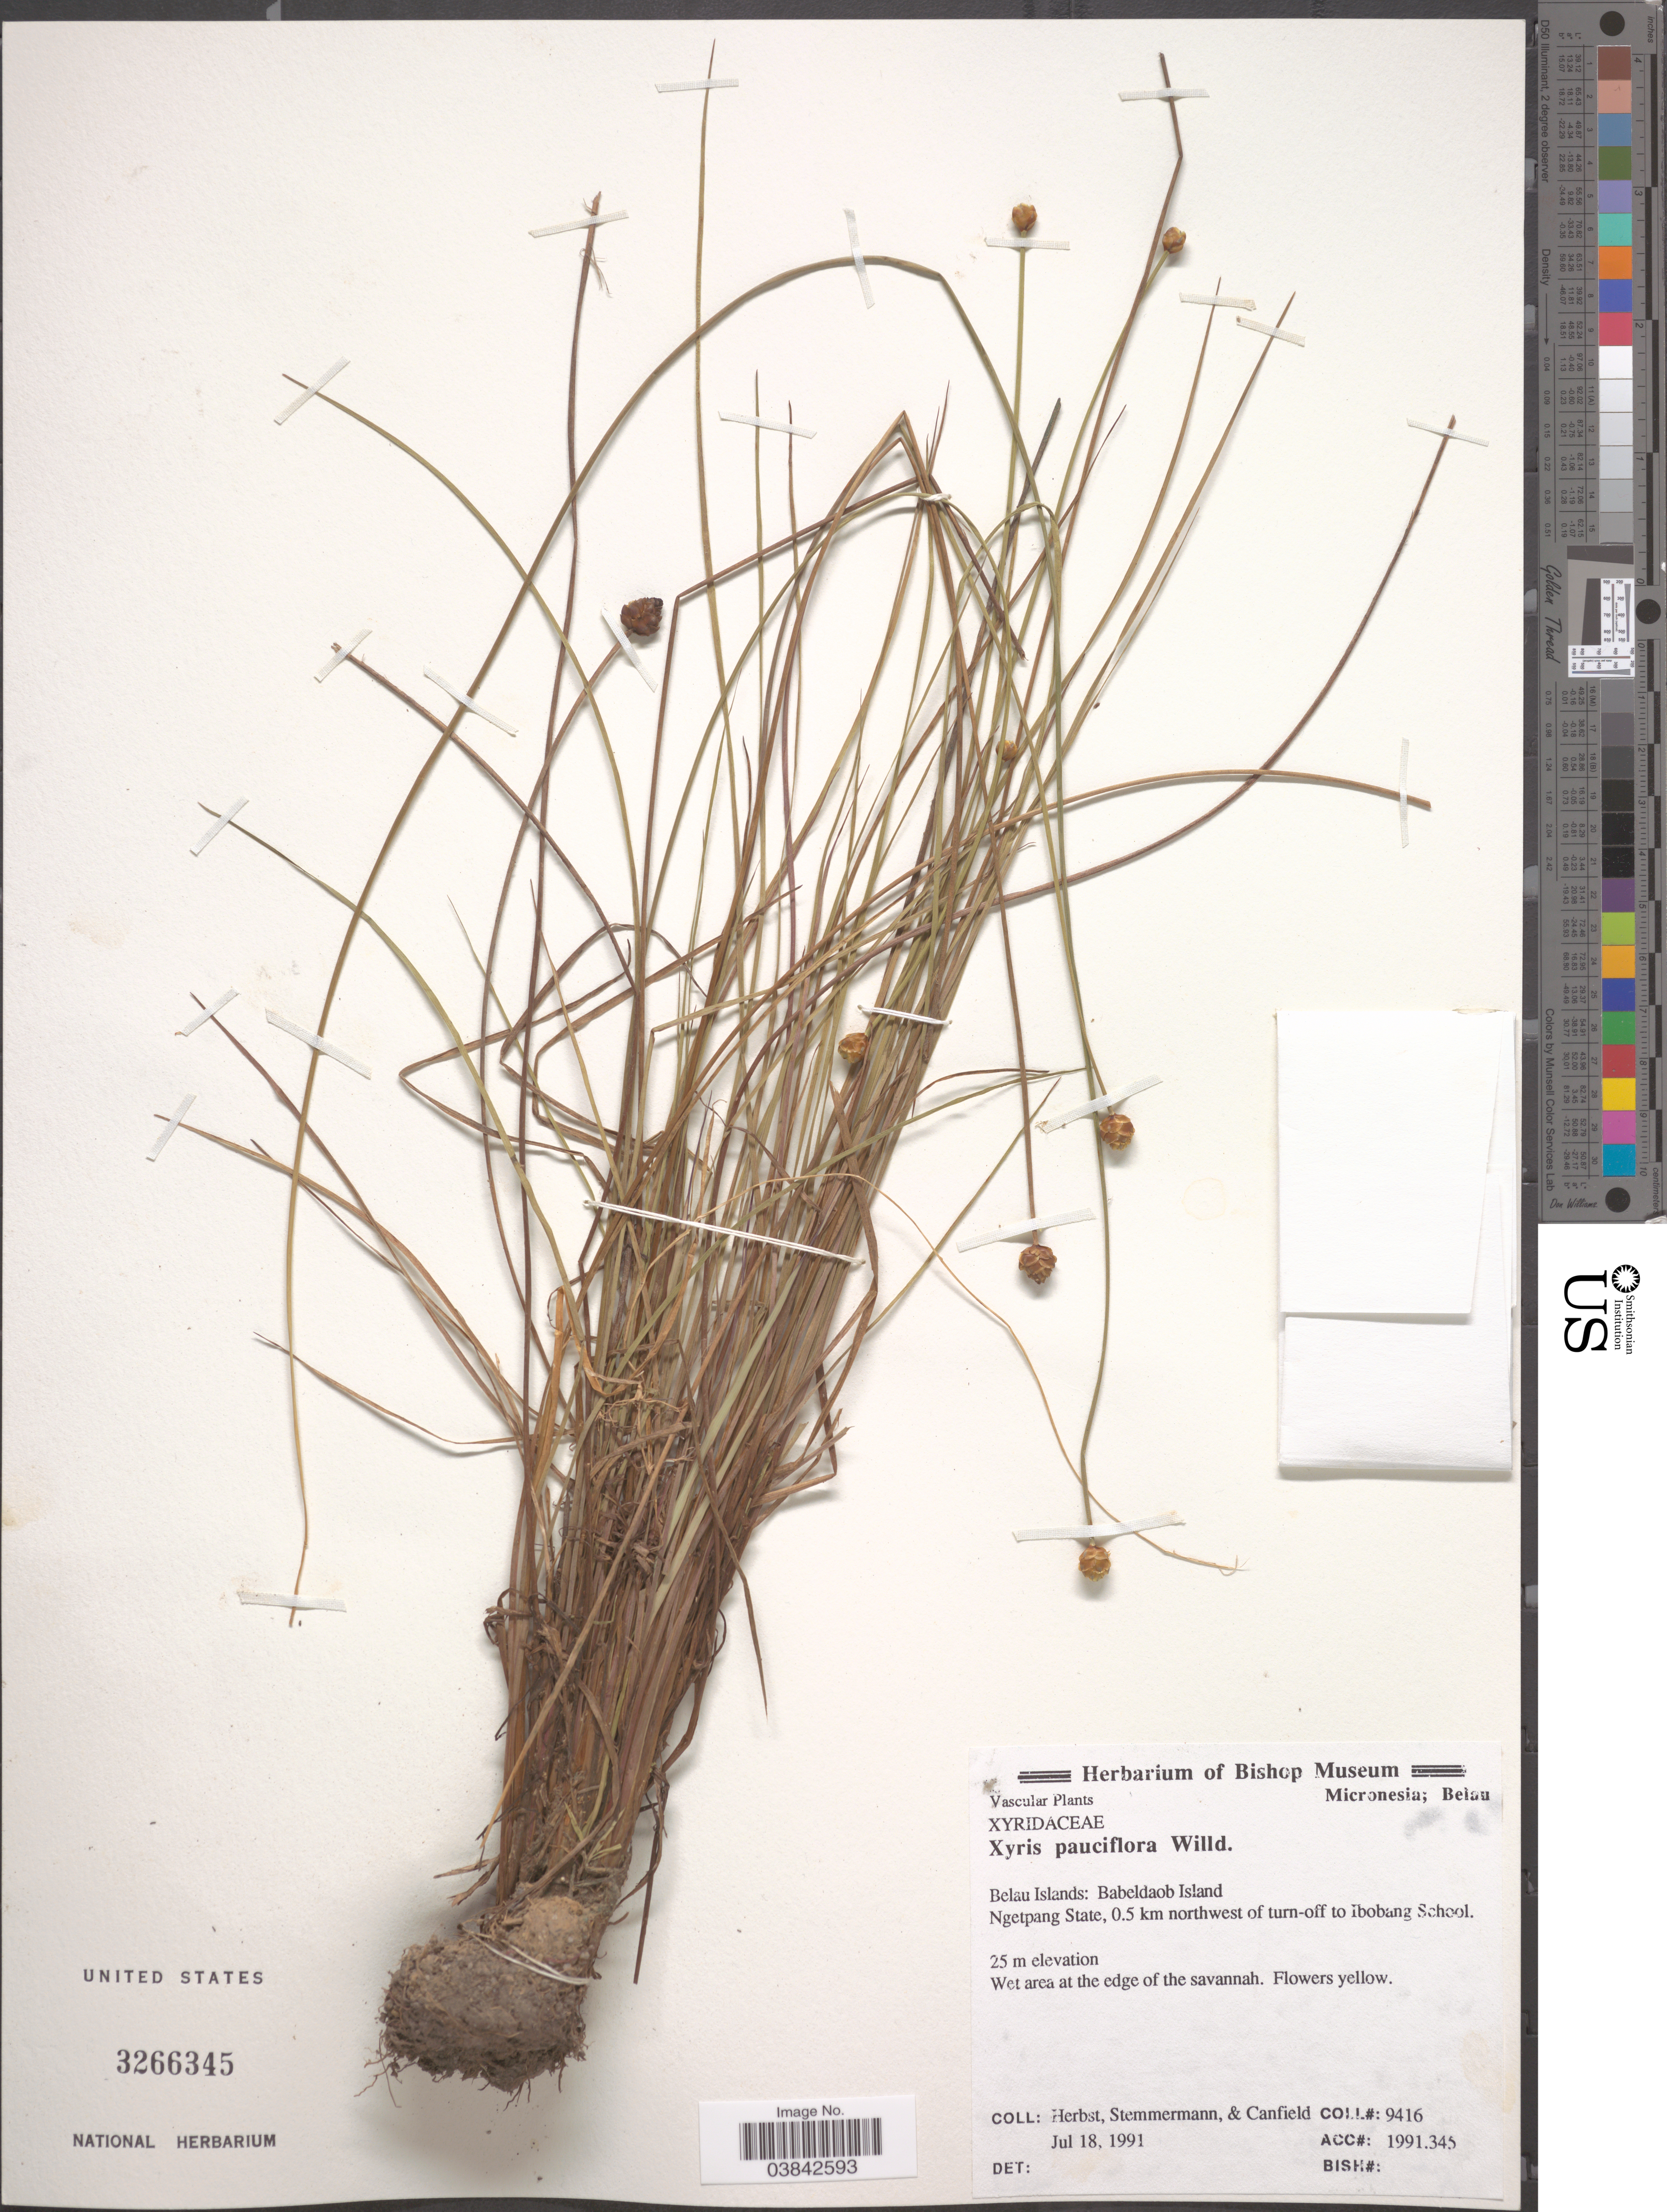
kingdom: Plantae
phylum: Tracheophyta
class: Liliopsida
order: Poales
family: Xyridaceae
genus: Xyris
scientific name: Xyris pauciflora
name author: Willd.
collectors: -. Herbst, -. Stemmermann & -. Canfield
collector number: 9416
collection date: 1991-07-18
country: Palau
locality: Micronesia. Belau Islands: Babeldaob Island. Ngetpang State, 0.5 km northwest of turn-off to Ibobang School.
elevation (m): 25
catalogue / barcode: US 3266345